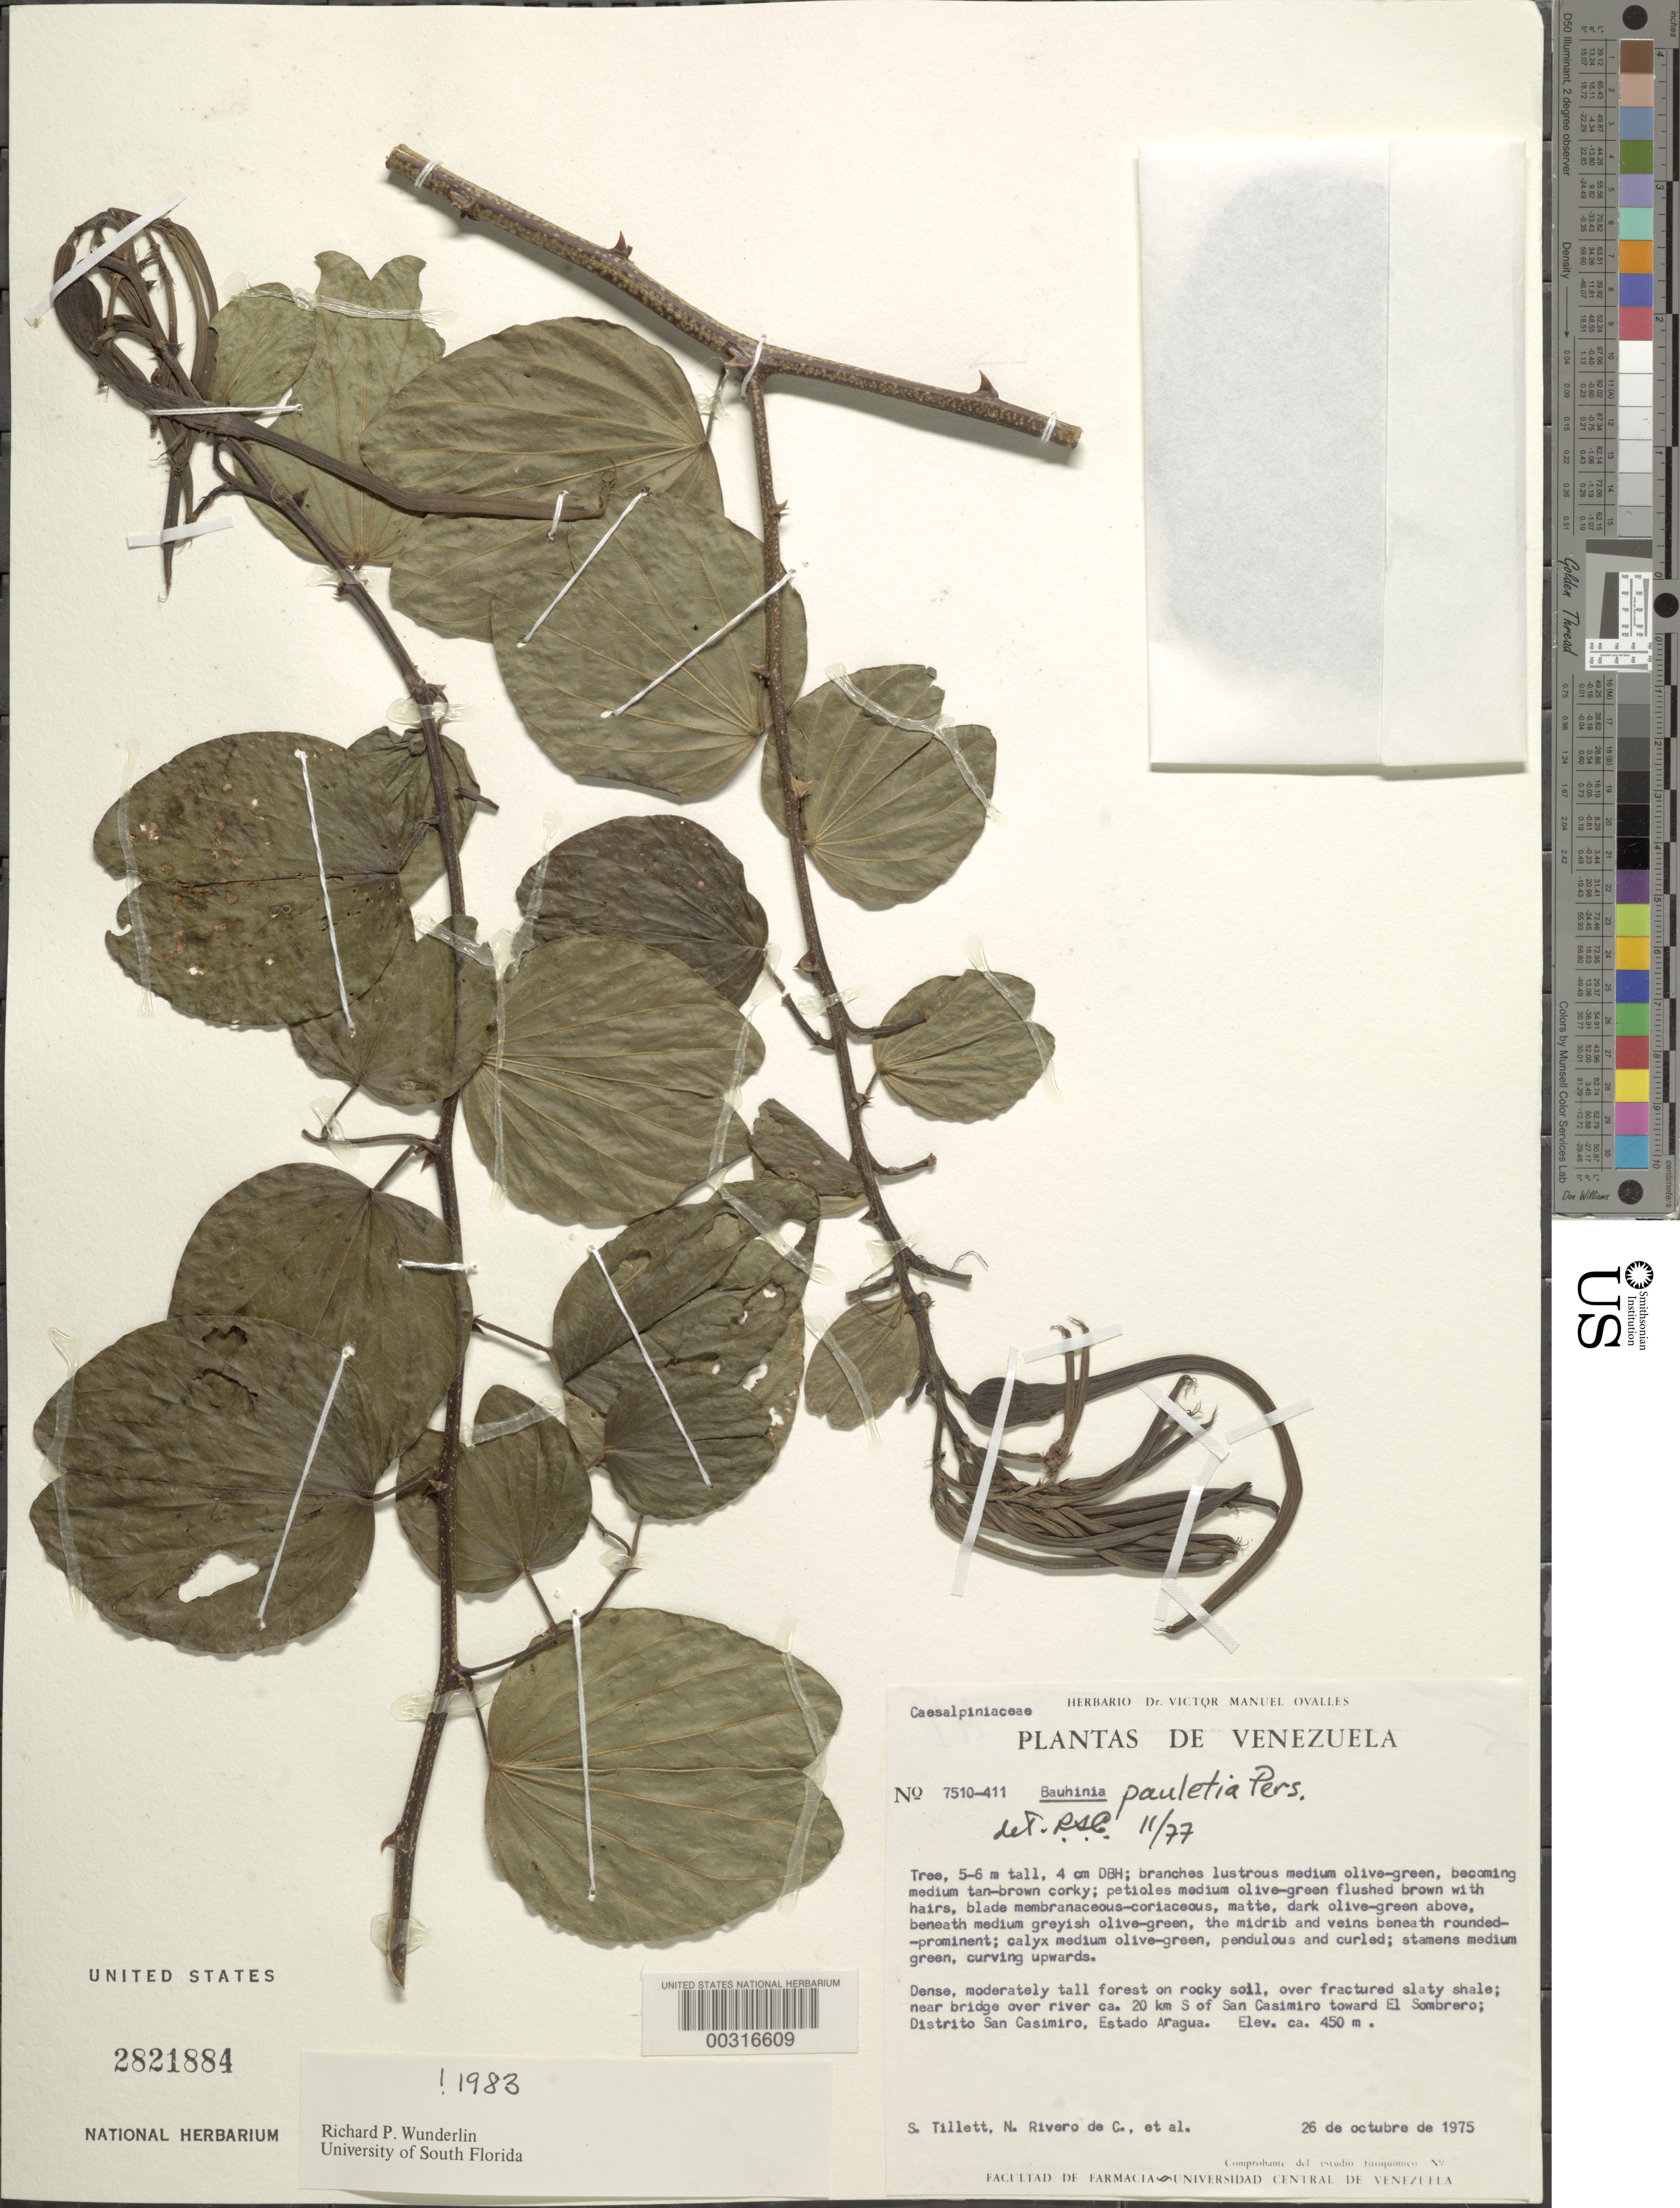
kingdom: Plantae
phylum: Tracheophyta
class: Magnoliopsida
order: Fabales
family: Fabaceae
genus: Bauhinia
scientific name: Bauhinia pauletia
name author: Pers.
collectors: S. S. Tillett & N. Rivero De C.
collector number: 7510-411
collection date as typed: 26 Oct 1975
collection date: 1975-10-26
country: Venezuela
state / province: Aragua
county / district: San Casimiro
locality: Near bridge over river ca 20 km s of san casimiro toward el sombrero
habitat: Forest on rocky soil, over fractured slaty shale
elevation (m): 450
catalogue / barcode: US 2821884